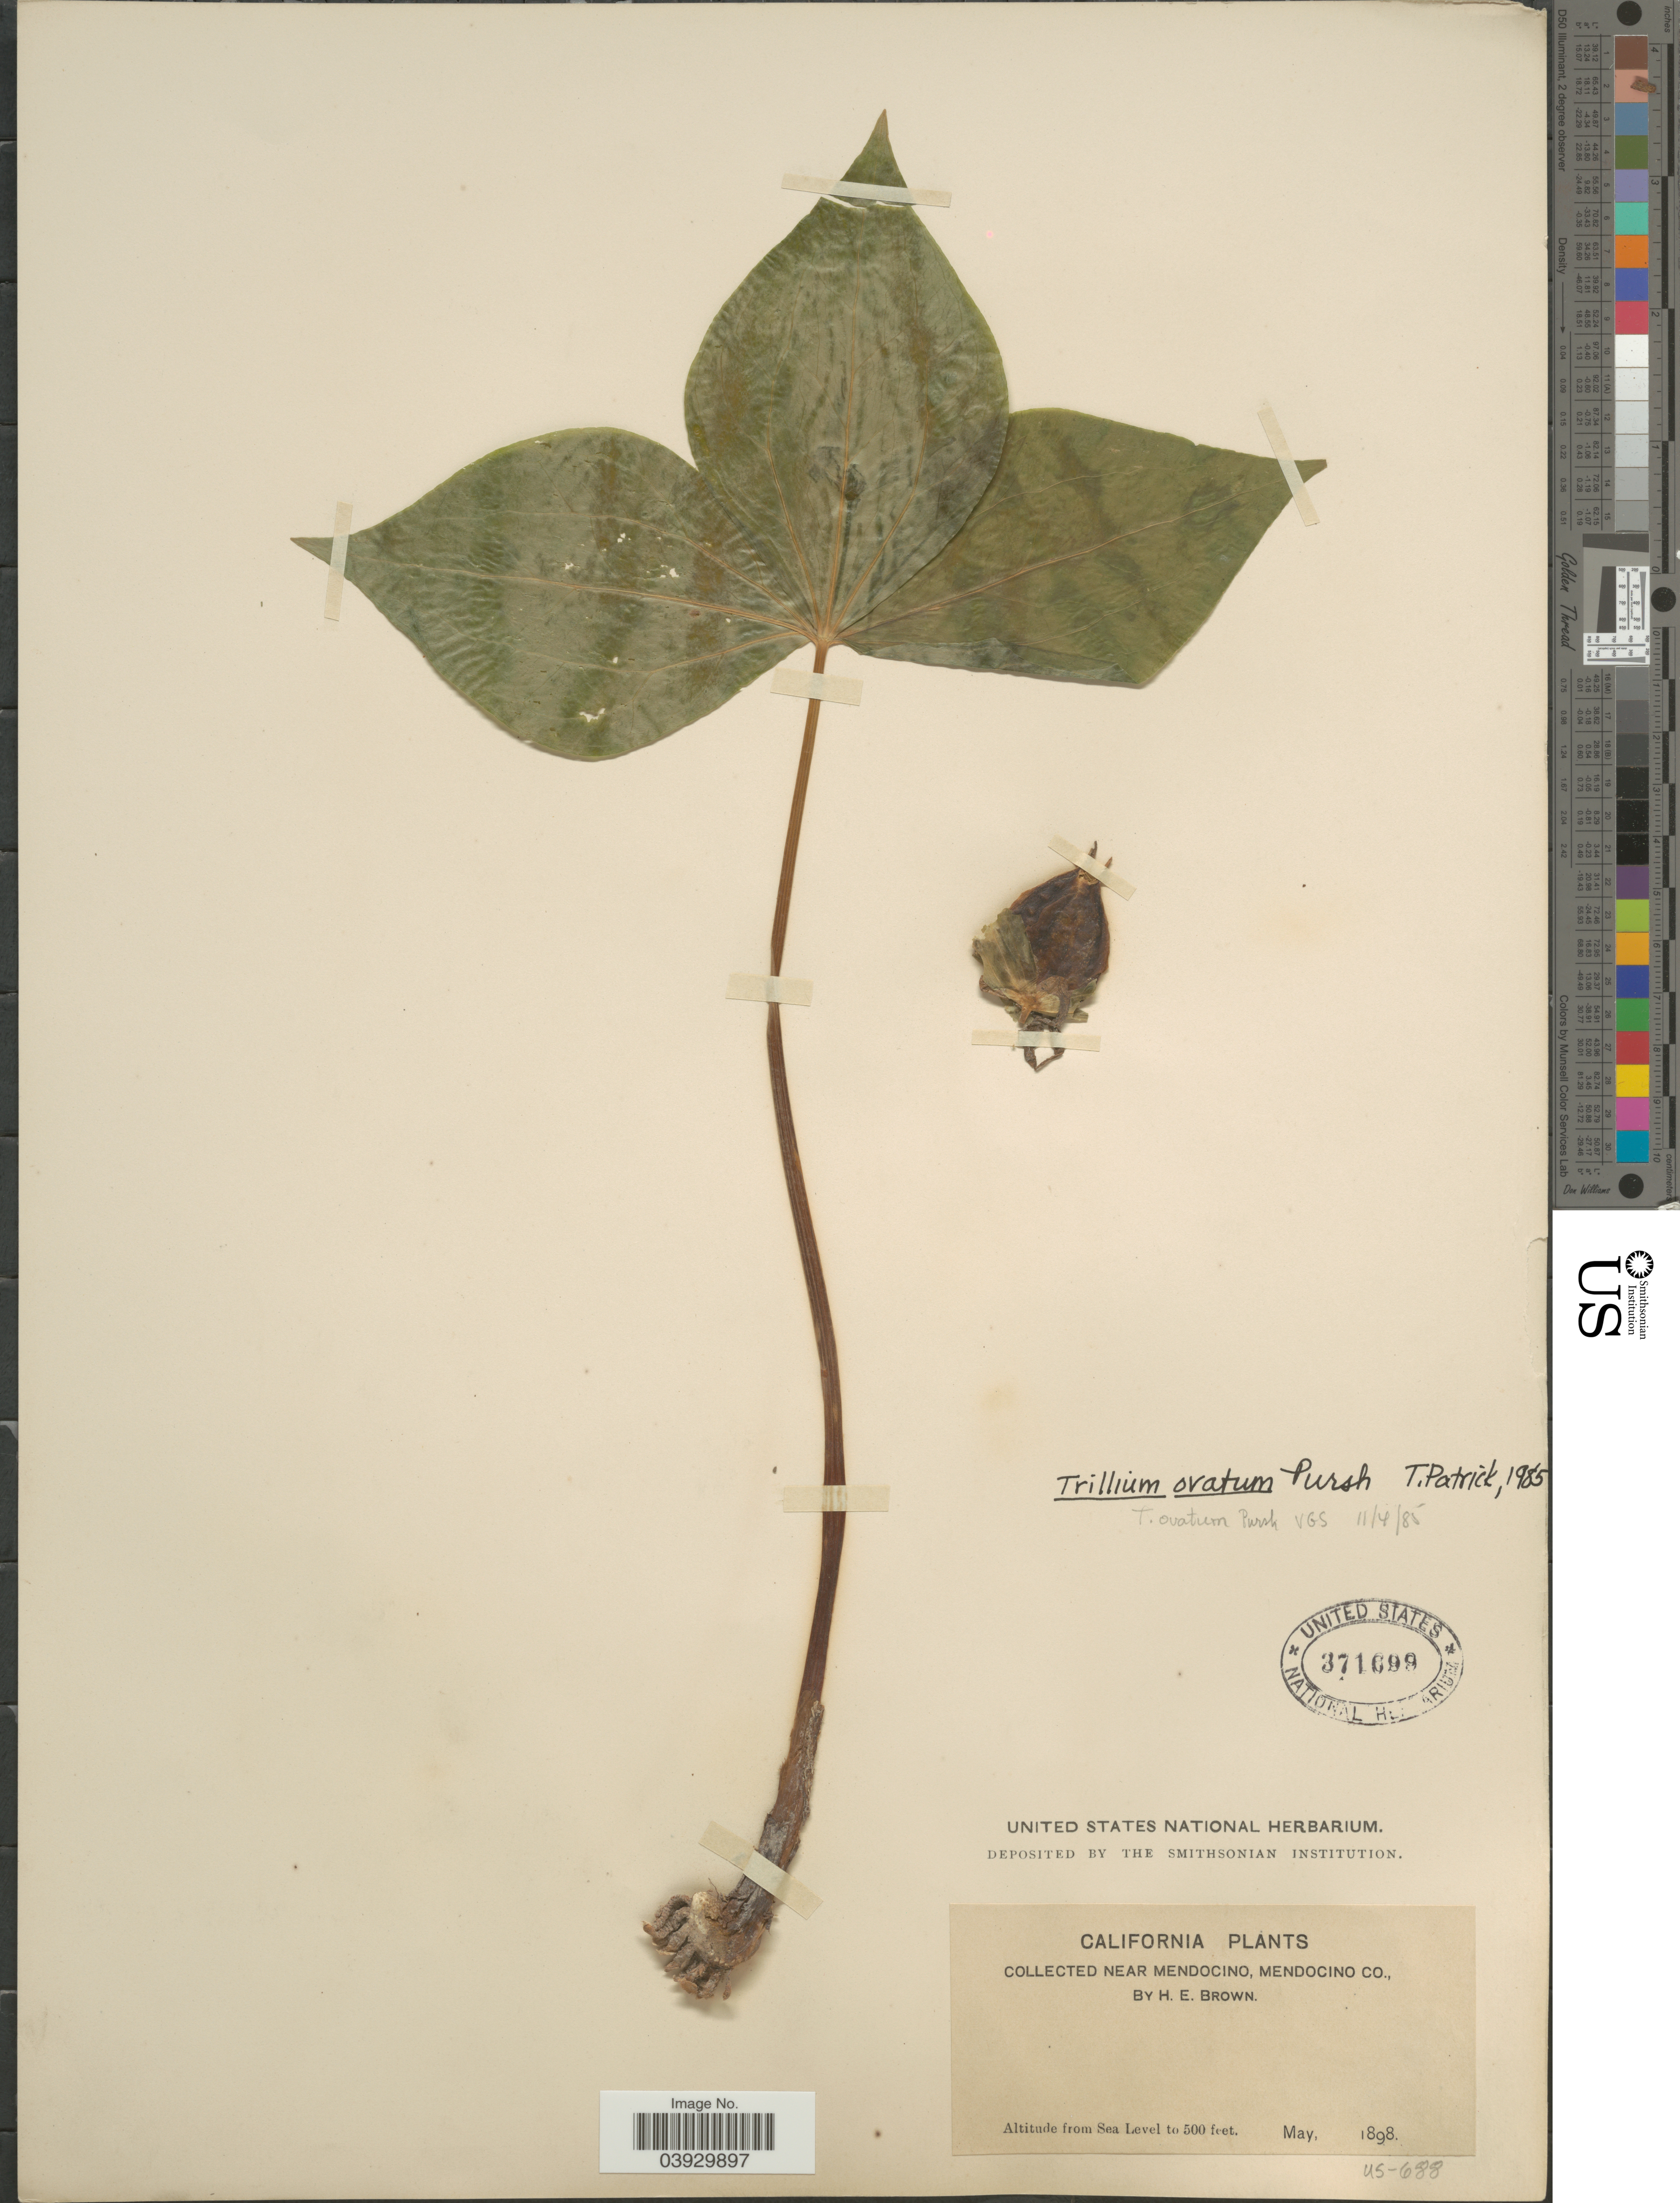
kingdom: Plantae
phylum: Tracheophyta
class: Liliopsida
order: Liliales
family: Melanthiaceae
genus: Trillium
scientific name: Trillium ovatum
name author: Pursh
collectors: H. E. Brown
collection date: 1898-05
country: United States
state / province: California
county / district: Mendocino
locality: Near Mendocino, Mendocino Co.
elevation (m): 0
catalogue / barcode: US 371699